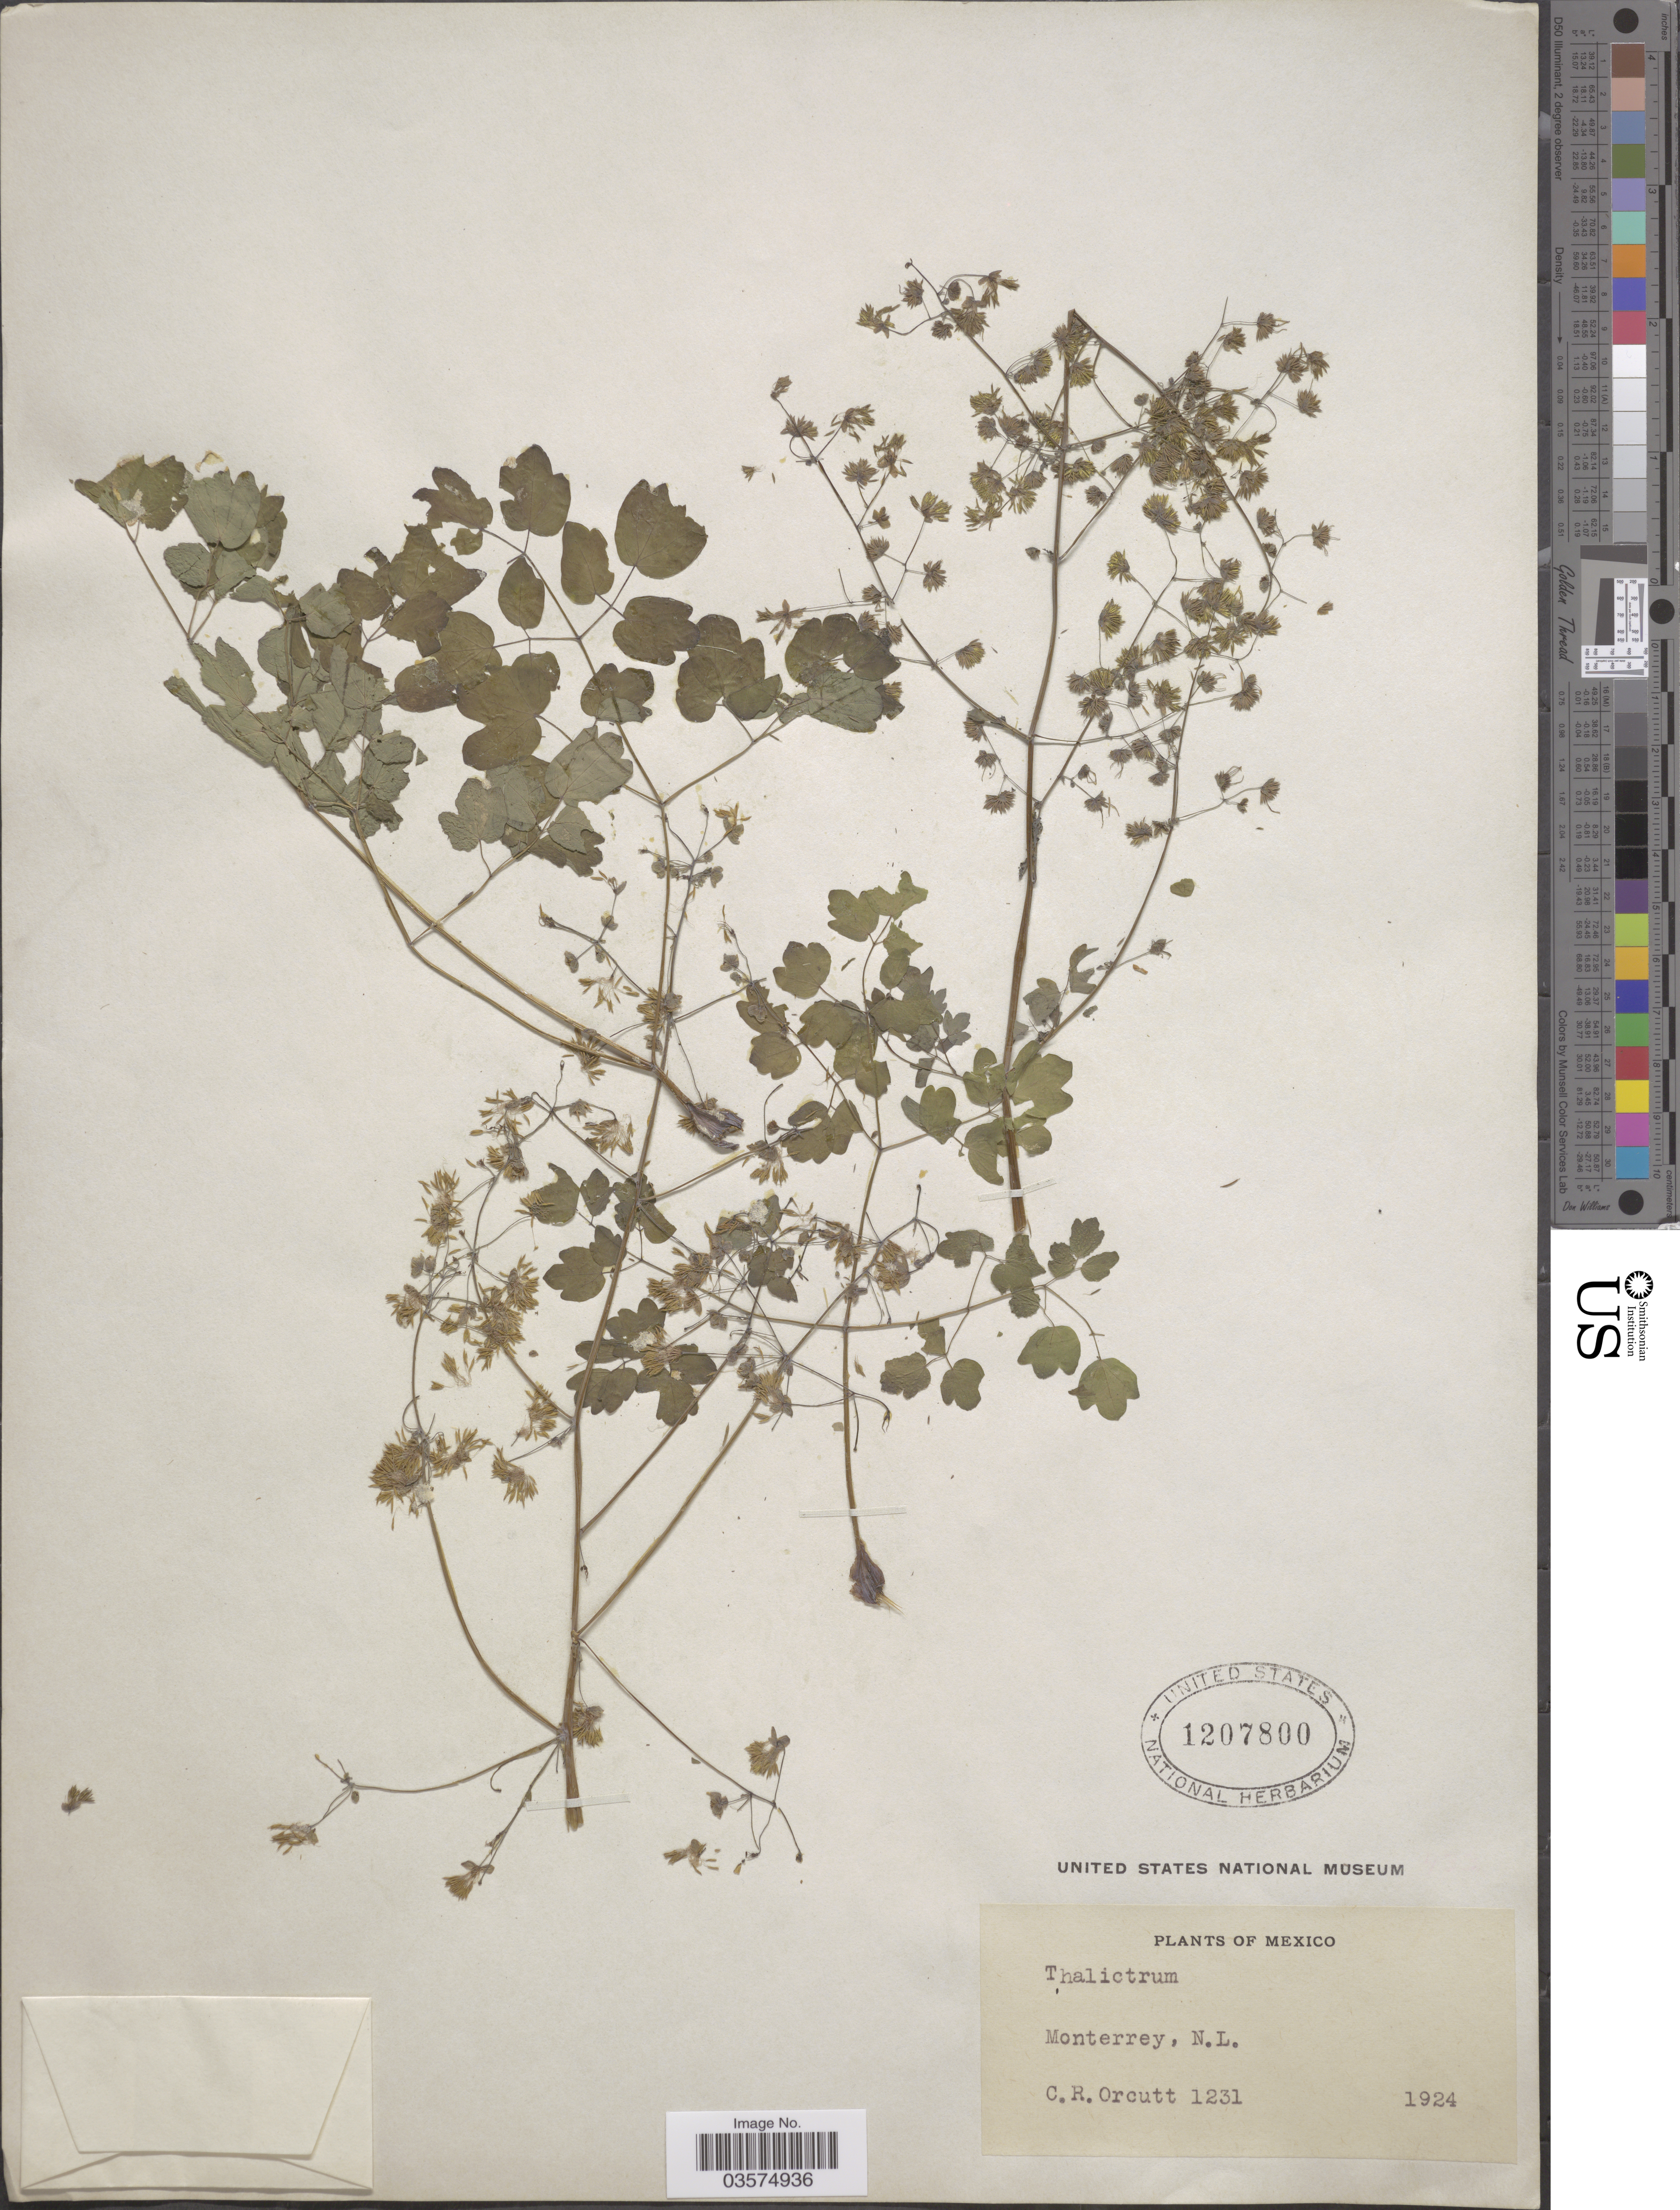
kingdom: Plantae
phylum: Tracheophyta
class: Magnoliopsida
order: Ranunculales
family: Ranunculaceae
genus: Thalictrum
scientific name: Thalictrum sp.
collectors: C. R. Orcutt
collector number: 1231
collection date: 1924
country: Mexico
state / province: Nuevo León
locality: Monterrey.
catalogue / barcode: US 1207800